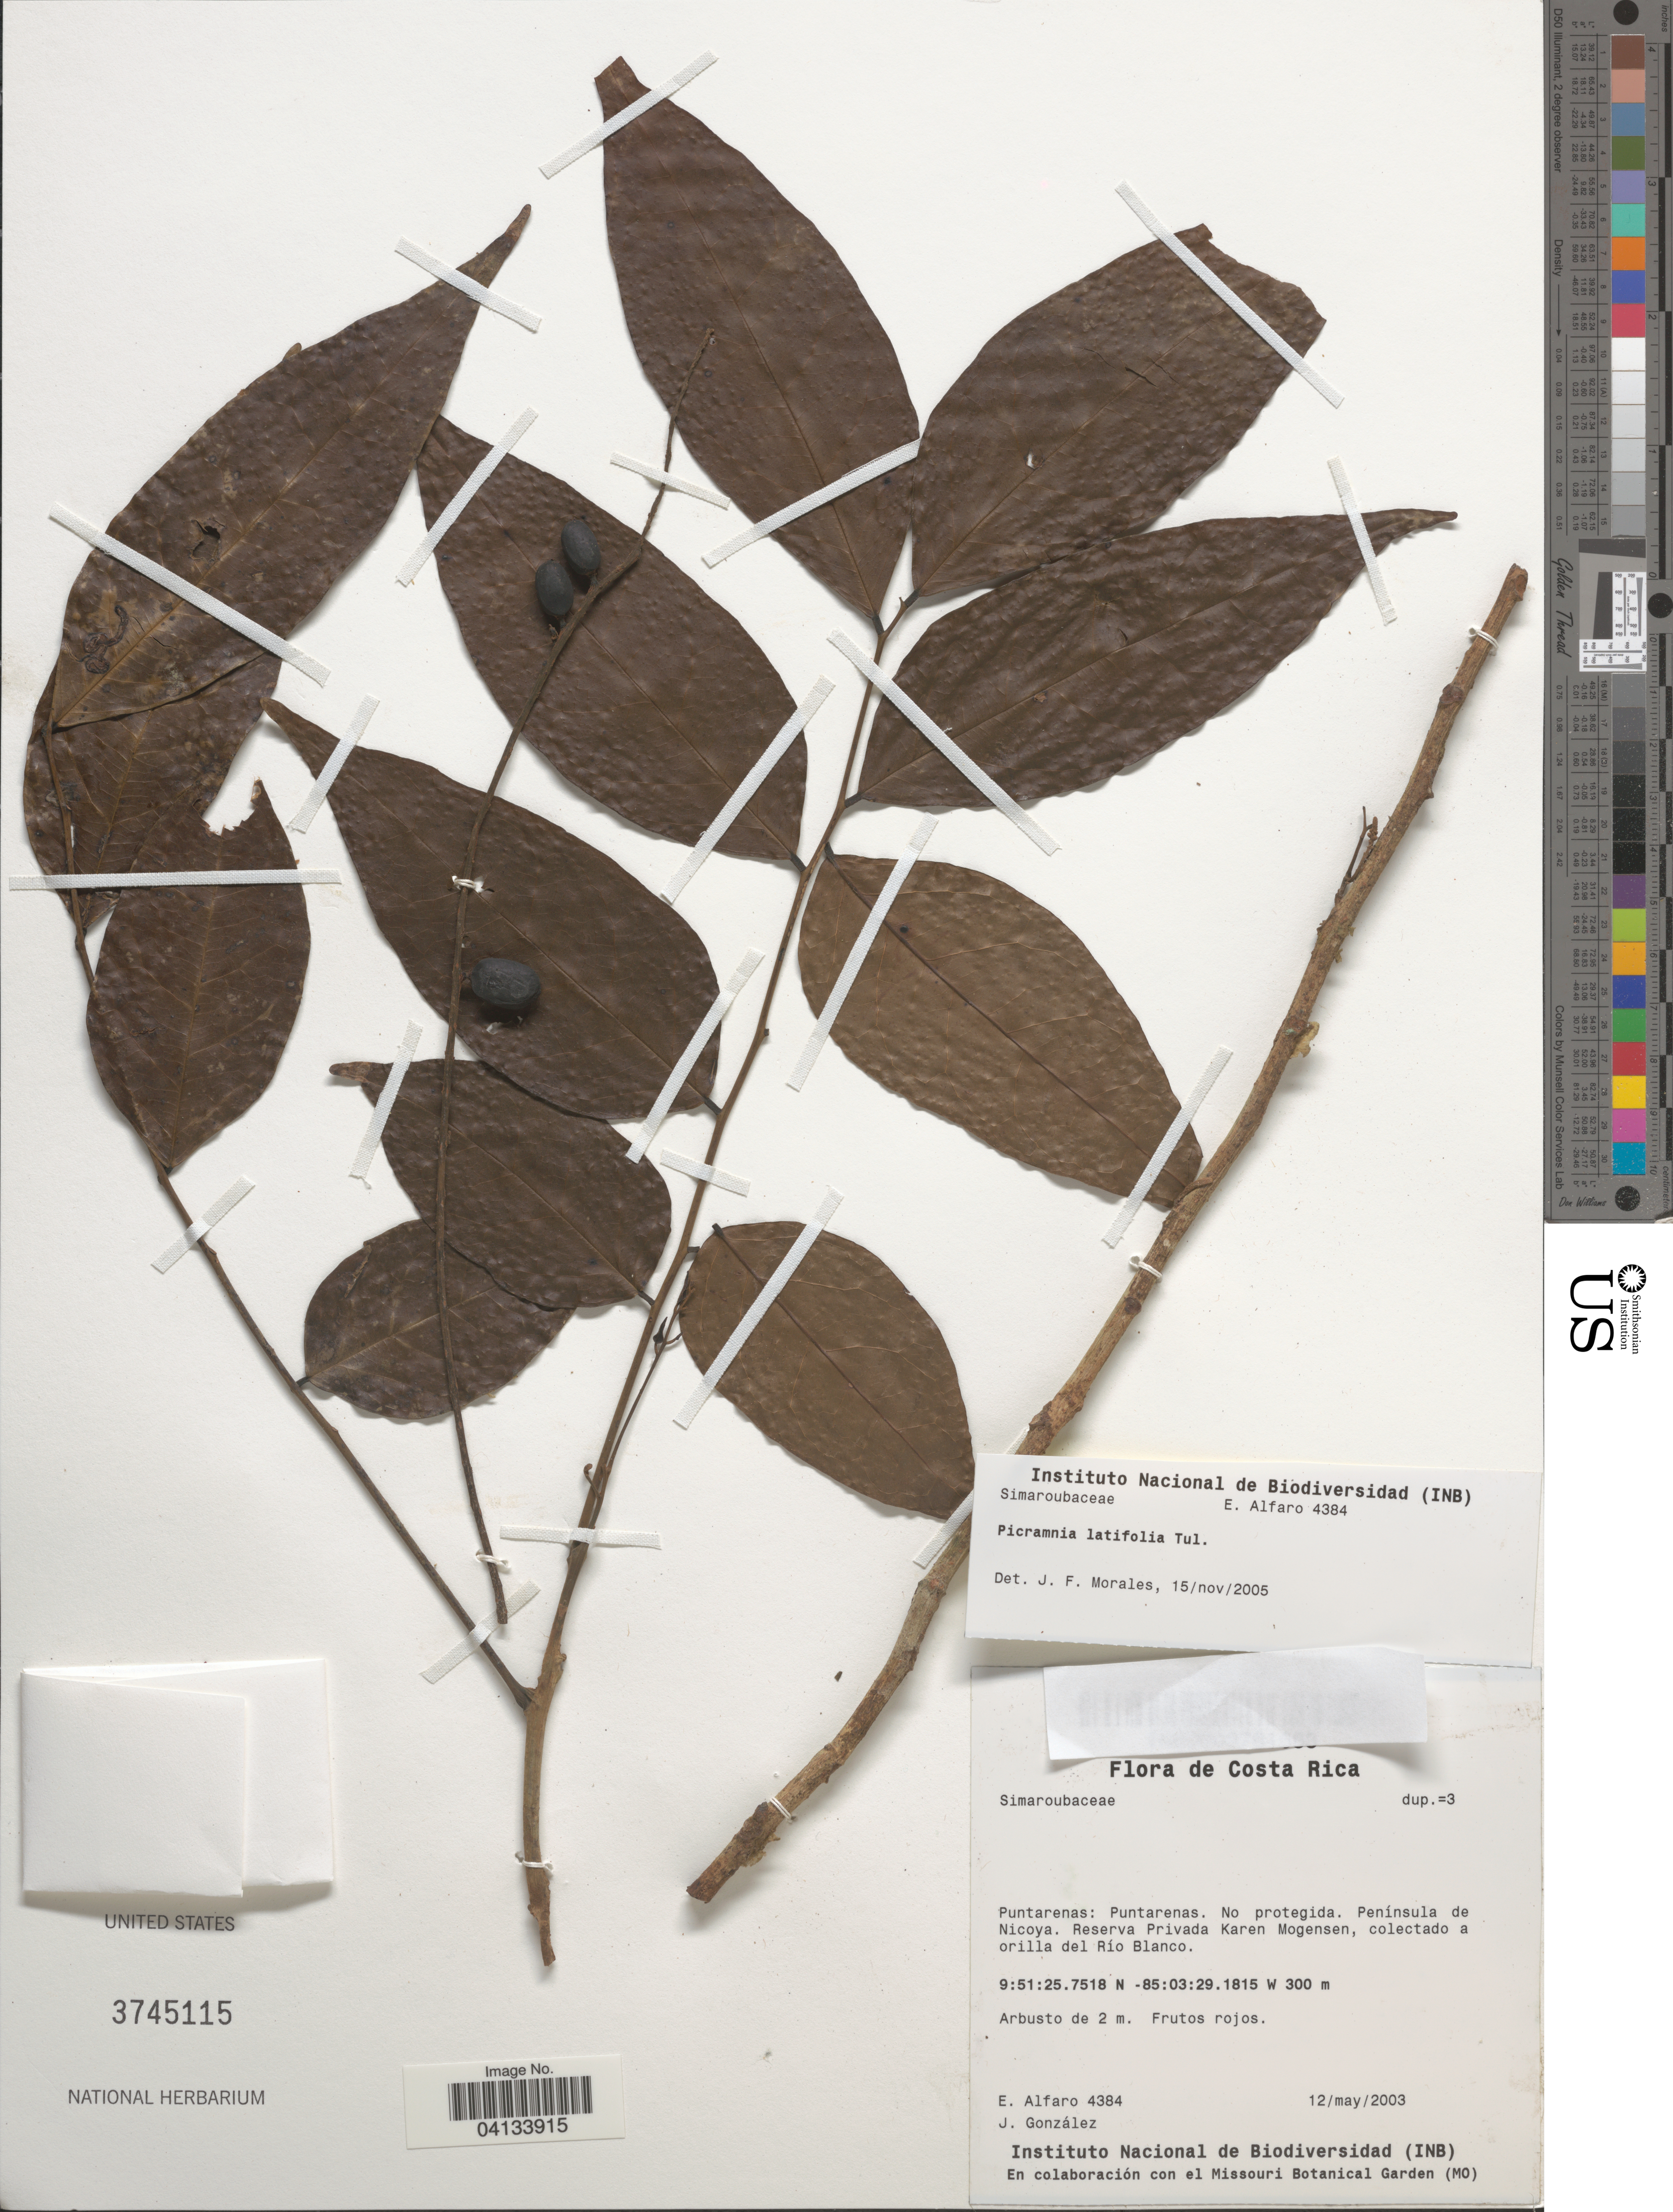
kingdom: Plantae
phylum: Tracheophyta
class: Magnoliopsida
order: Picramniales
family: Picramniaceae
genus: Picramnia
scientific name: Picramnia latifolia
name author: Tul.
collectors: E. Alfaro & J. González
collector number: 4384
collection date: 2003-05-12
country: Costa Rica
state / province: Puntarenas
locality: Puntarenas. No protegida. Peninsula de Nicoya. Reserva Privada Karen Mogensen, colectado a orilla del Río Blanco.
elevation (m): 300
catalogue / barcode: US 3745115